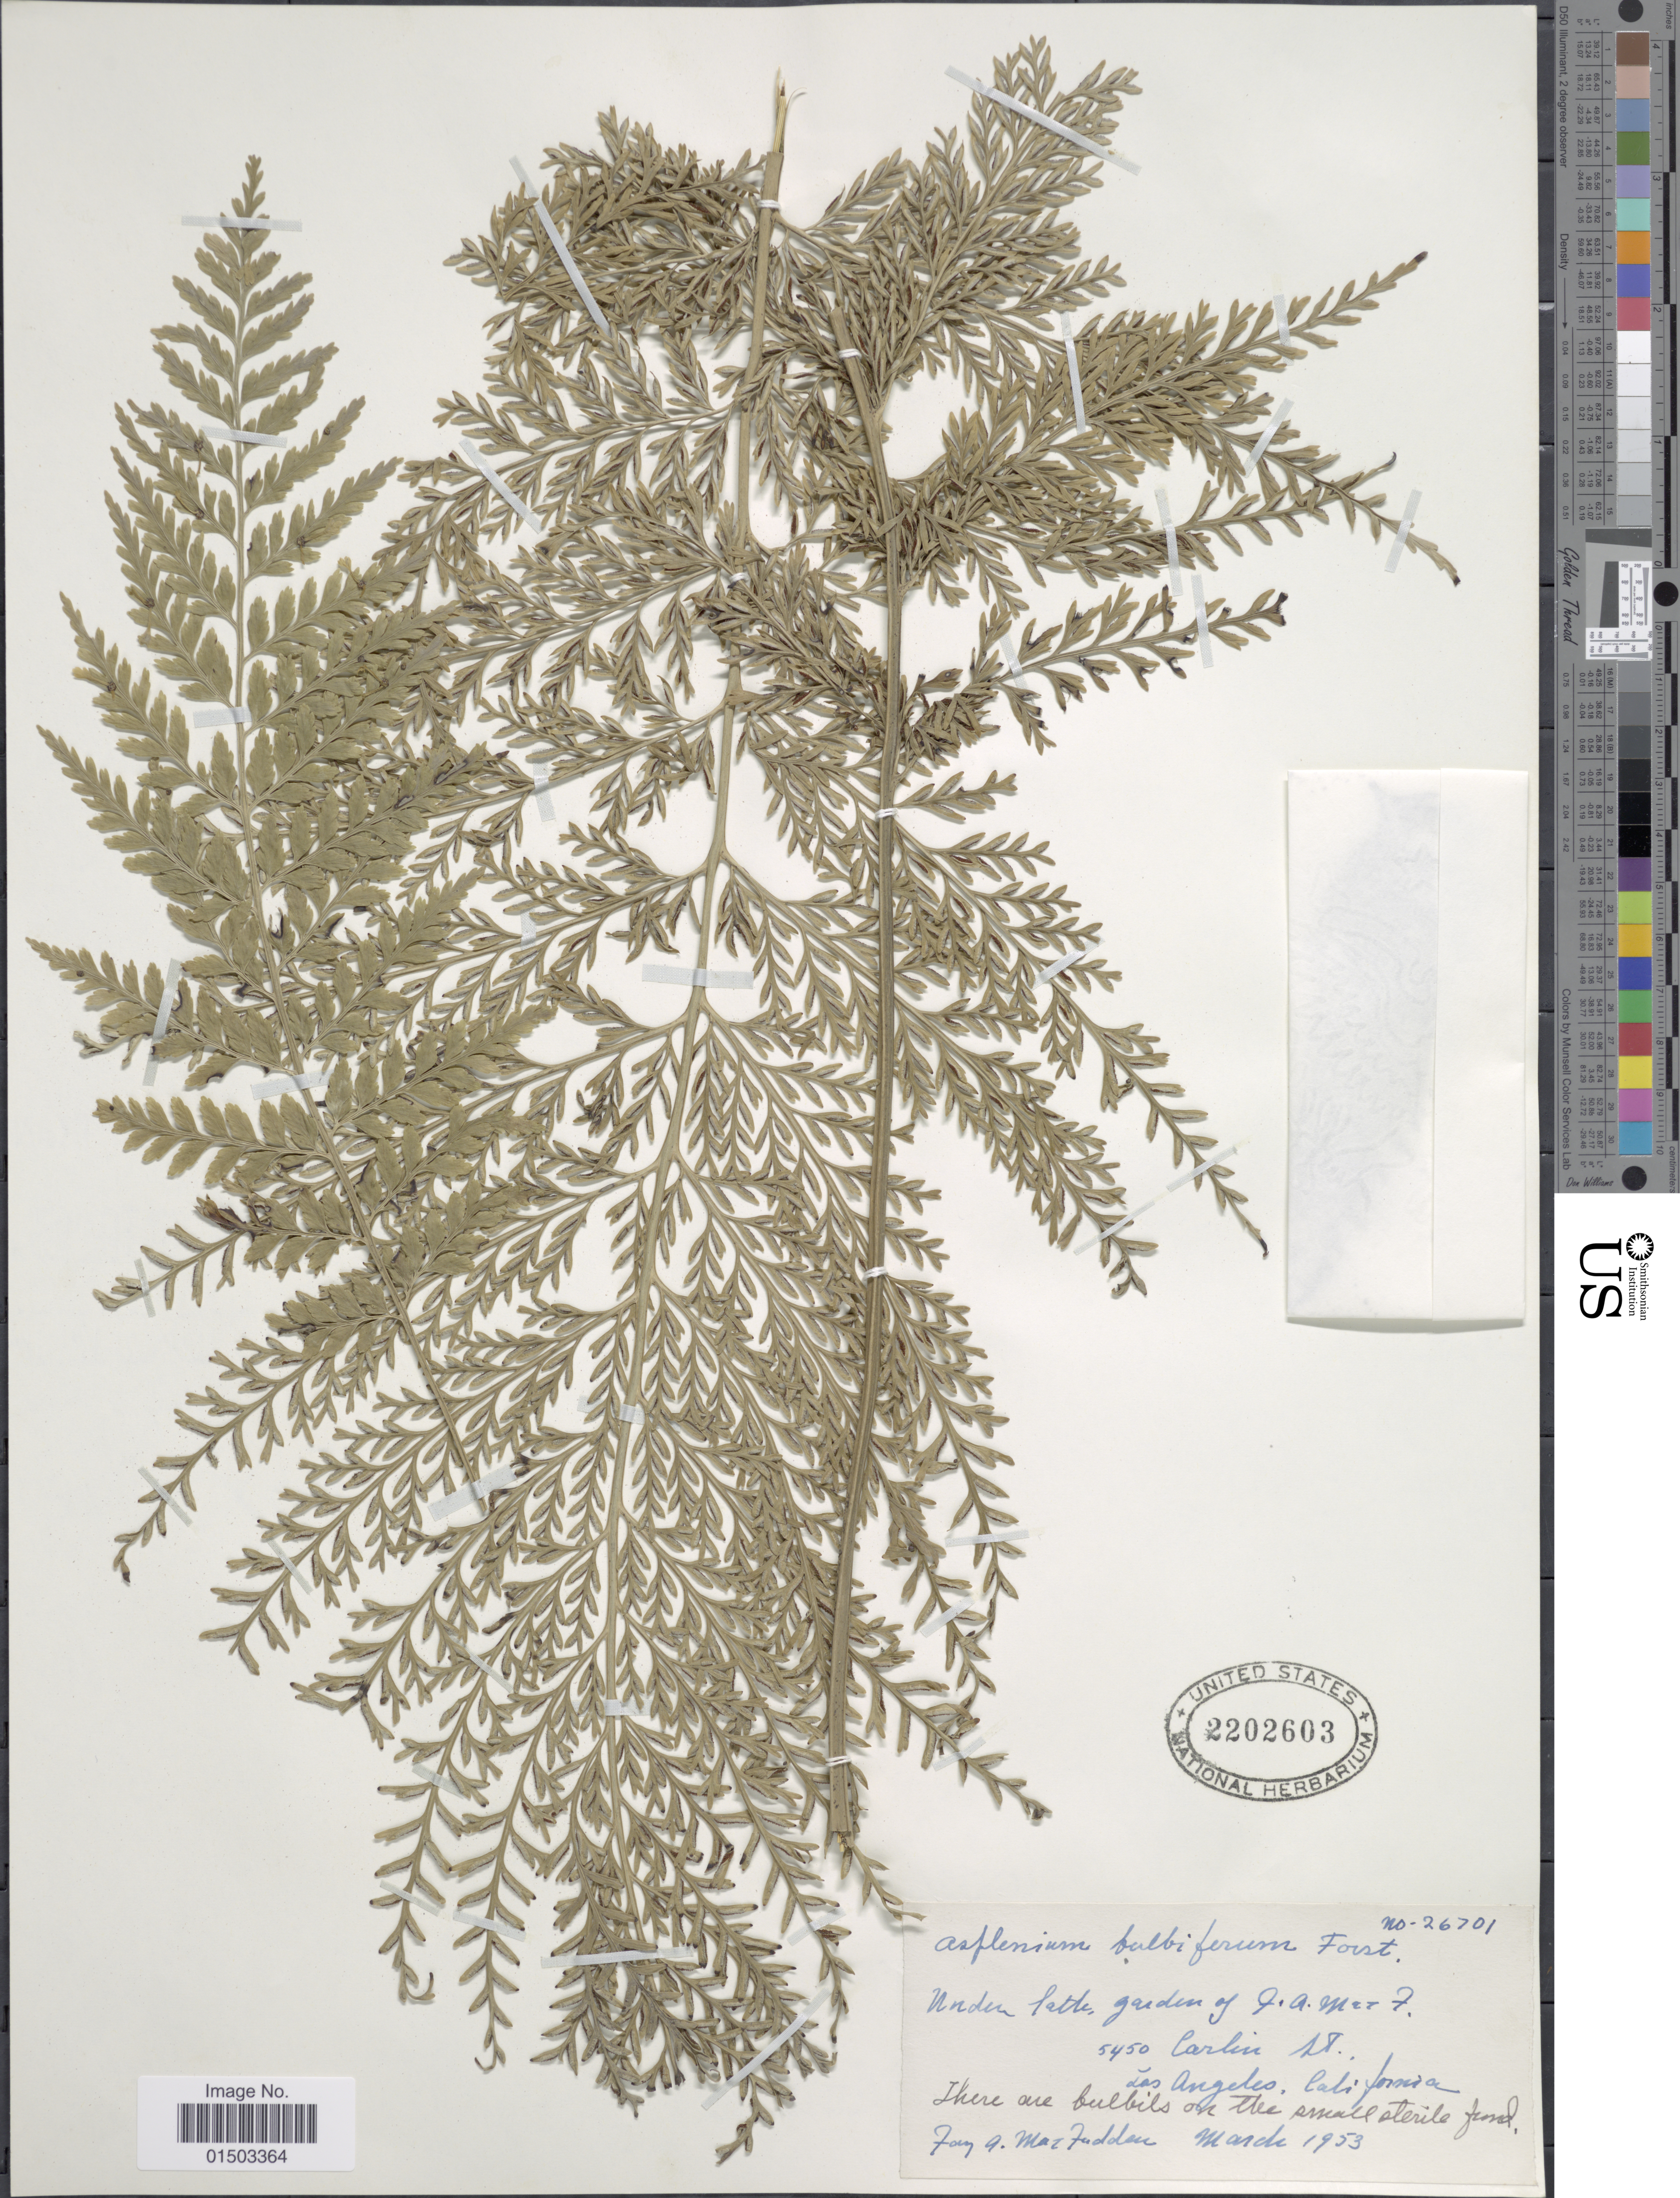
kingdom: Plantae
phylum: Tracheophyta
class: Polypodiopsida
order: Polypodiales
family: Aspleniaceae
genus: Asplenium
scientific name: Asplenium bulbiferum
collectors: F. MacFadden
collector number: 26701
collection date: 1953-03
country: United States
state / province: California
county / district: Los Angeles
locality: Under bath, garden of F.A. Mac F. 5450 Carlin St, Los Angeles, California.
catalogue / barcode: US 2202603